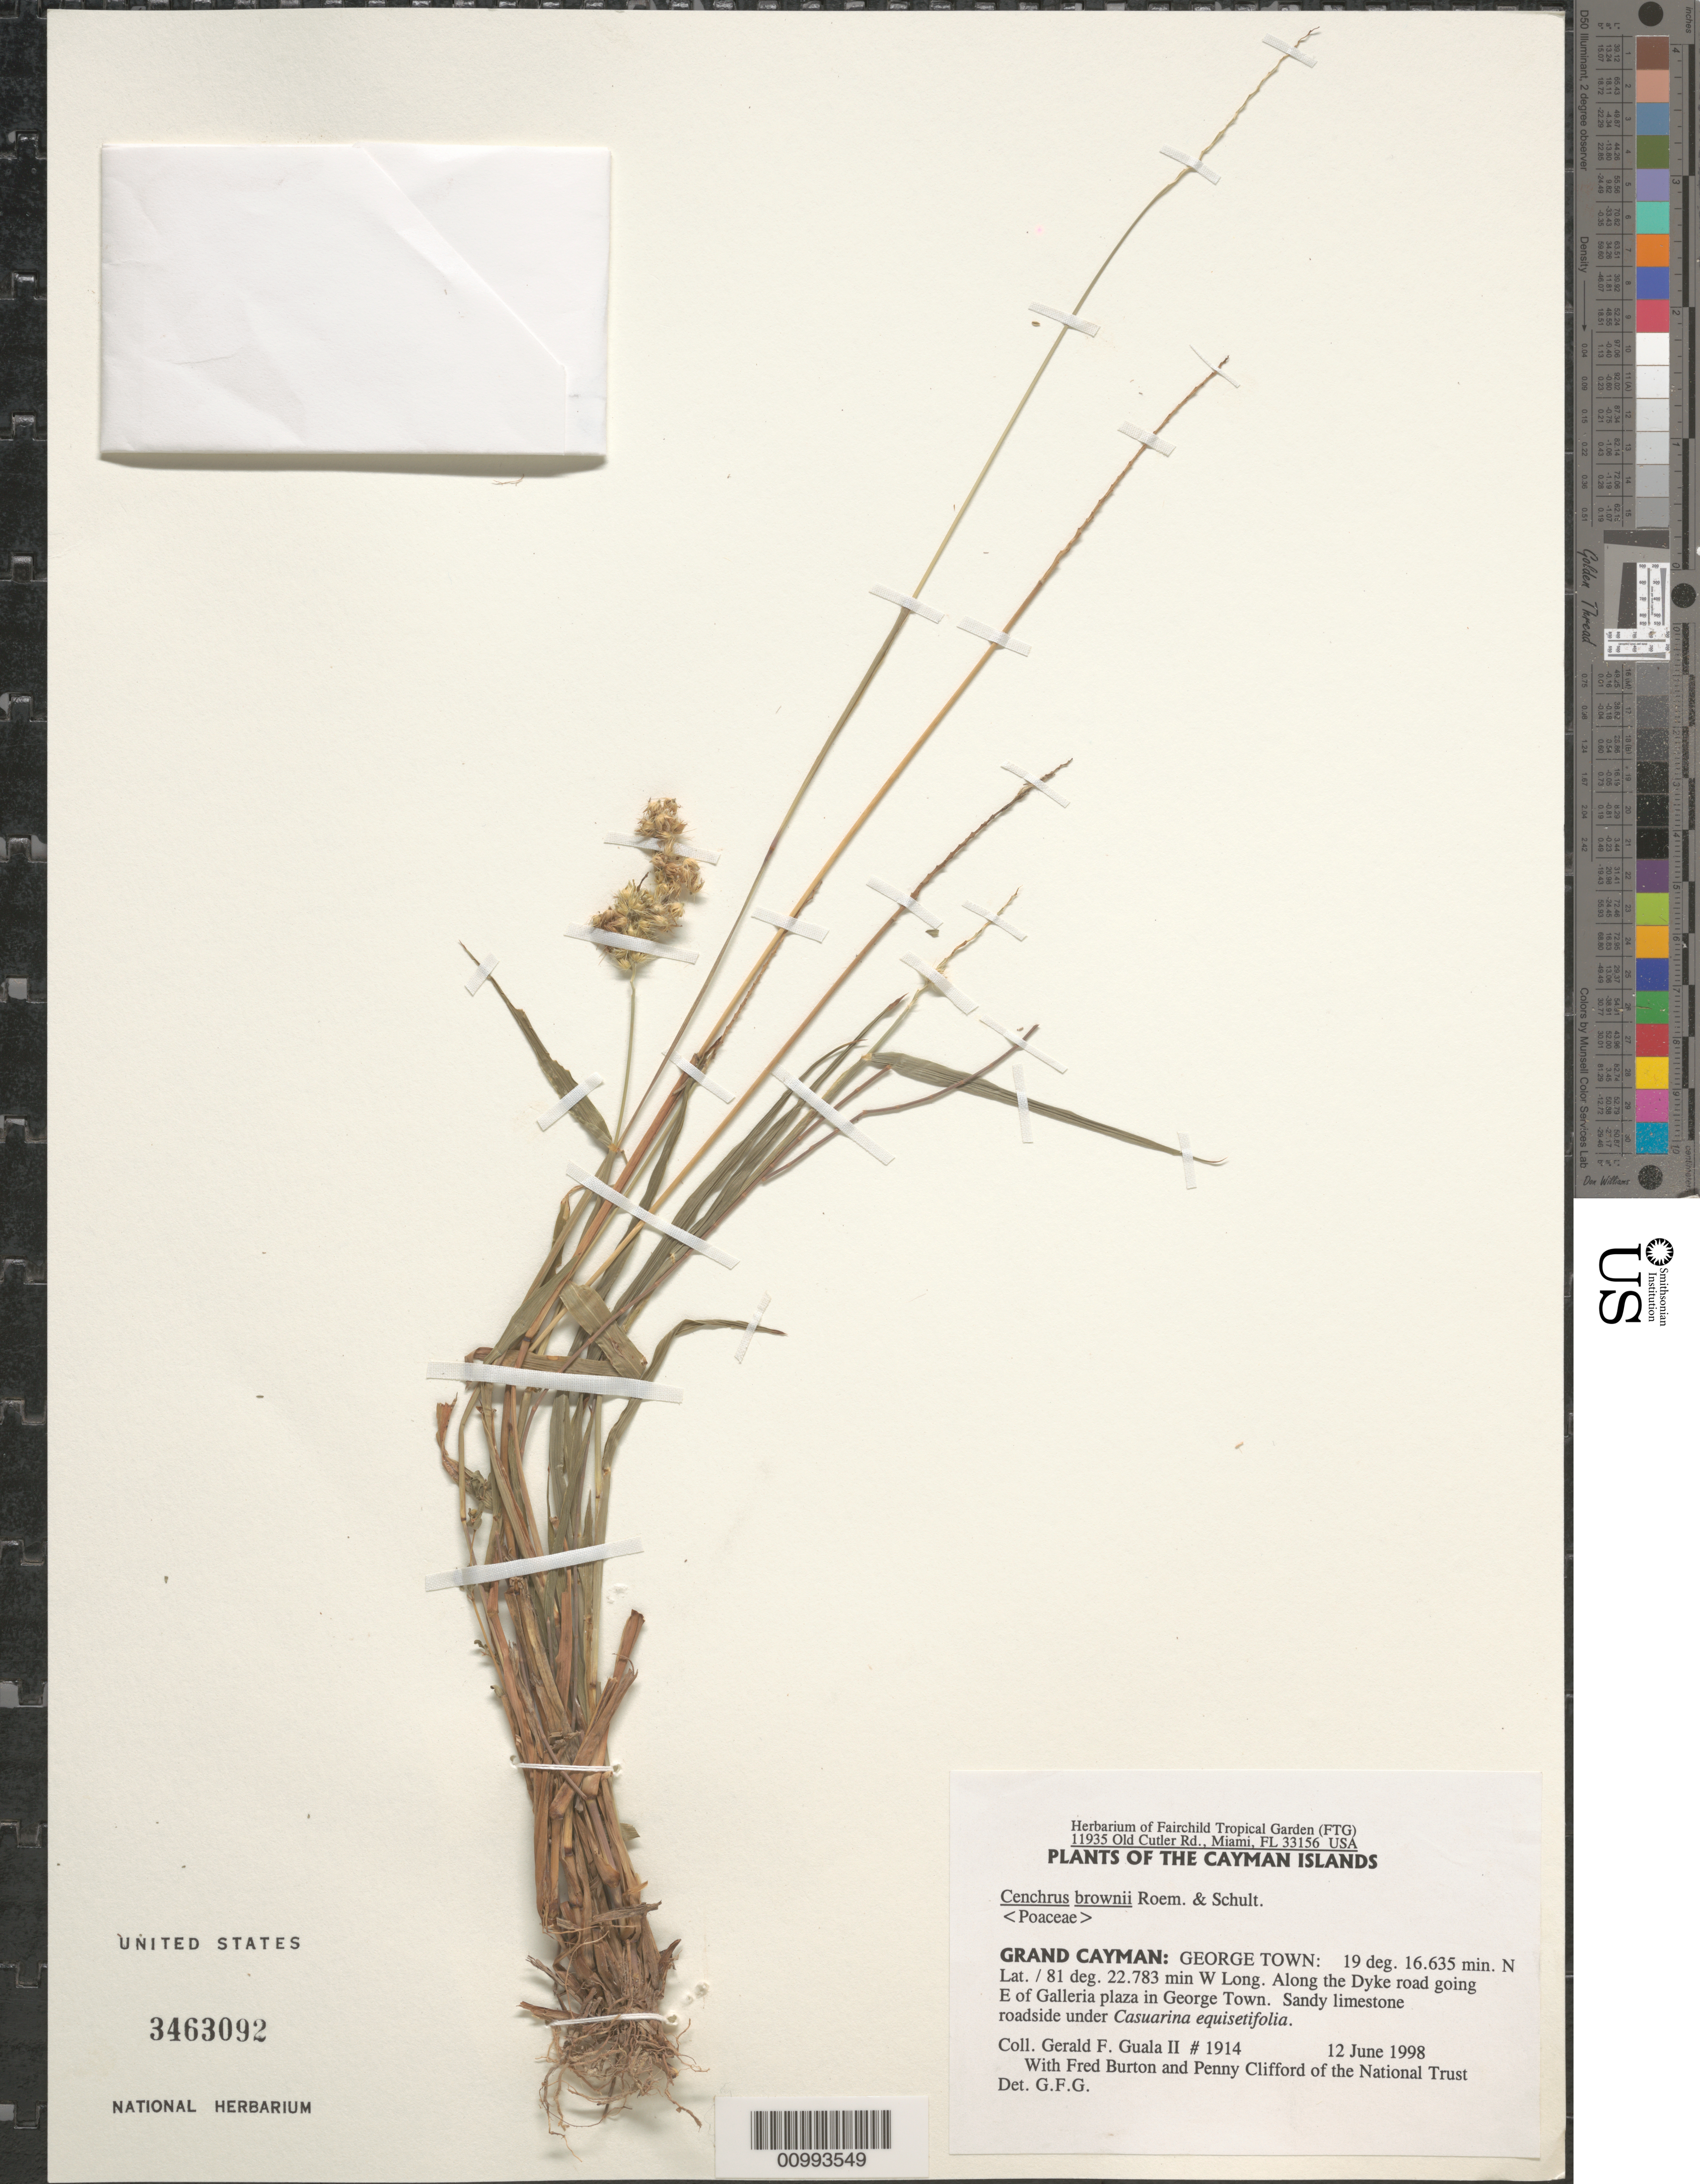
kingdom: Plantae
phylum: Tracheophyta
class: Liliopsida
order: Poales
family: Poaceae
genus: Cenchrus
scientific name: Cenchrus brownii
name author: Roem. & Schult.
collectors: G. Guala, F. Burton & P. Clifford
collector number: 1914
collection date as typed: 12 Jun 1998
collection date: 1998-06-12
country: Cayman Islands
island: Grand Cayman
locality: George Town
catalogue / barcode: US 3463092